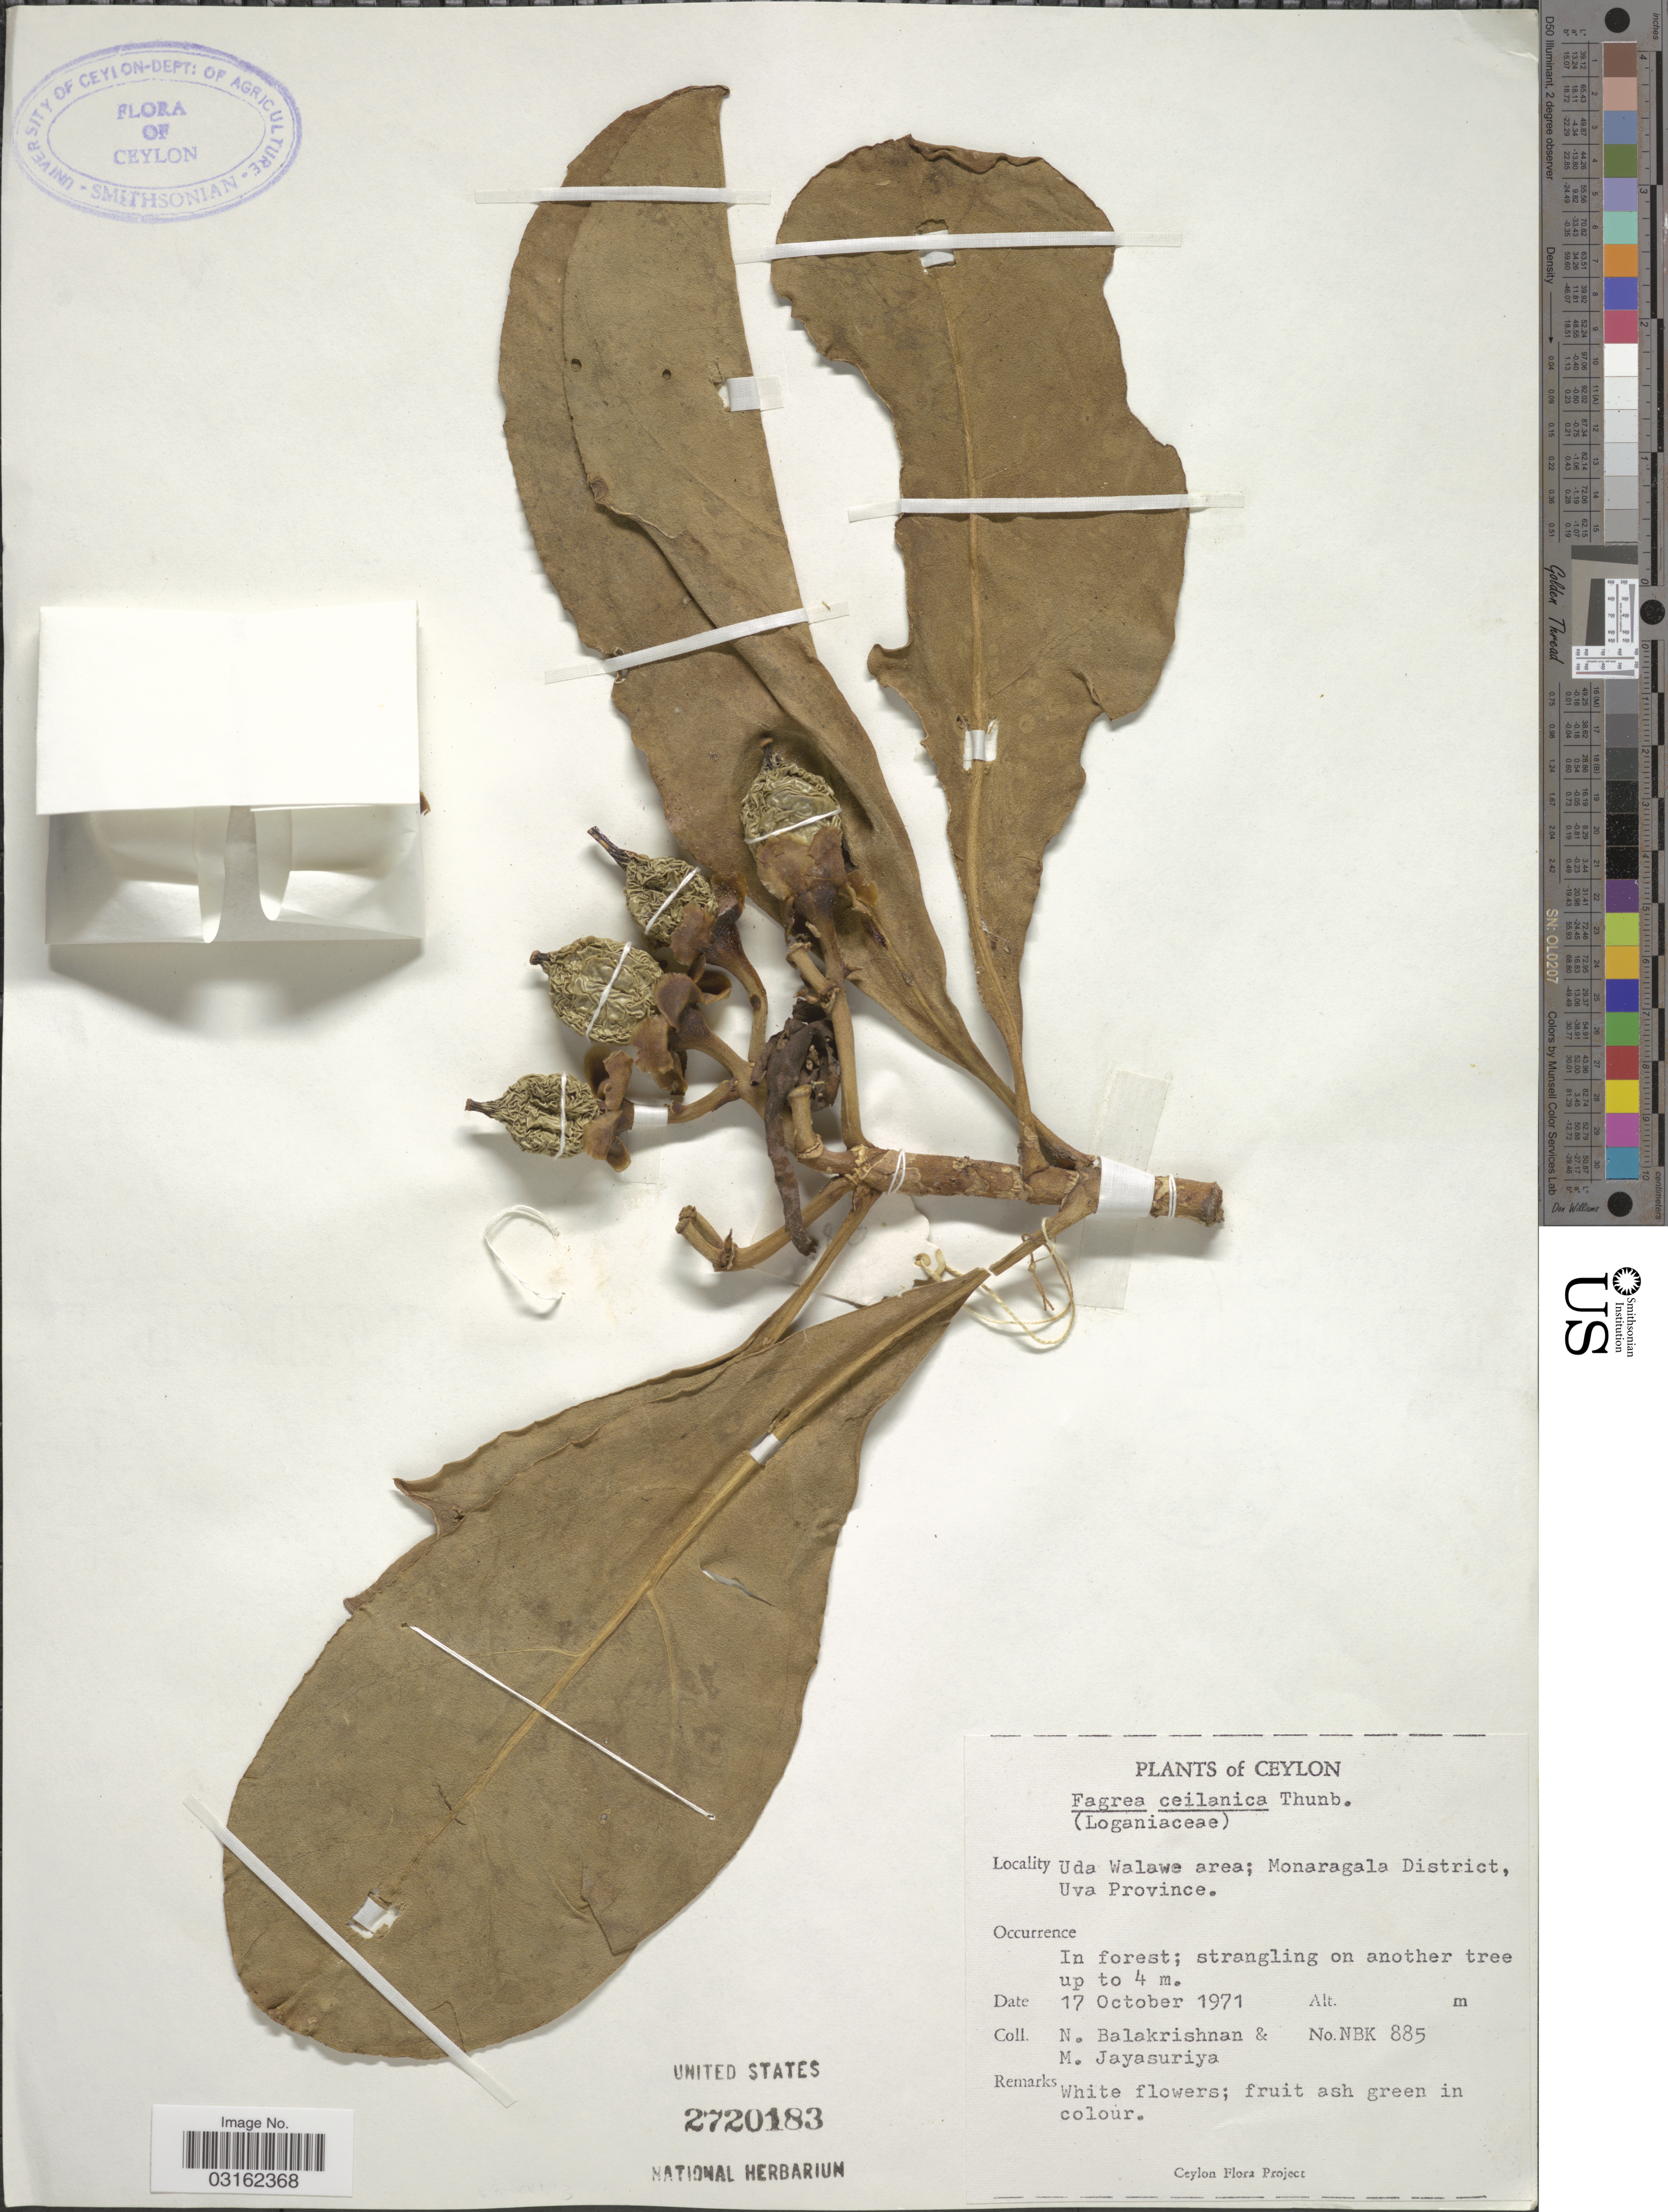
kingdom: Plantae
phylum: Tracheophyta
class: Magnoliopsida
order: Gentianales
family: Gentianaceae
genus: Fagraea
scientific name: Fagraea ceilanica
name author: Thunb.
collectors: N. Balakrishnan & M. Jayasuriya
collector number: NBK885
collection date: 1971-10-17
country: Sri Lanka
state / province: Uva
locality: Ceylon, Uda Walawe area; Monaragala District.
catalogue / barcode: US 2720183